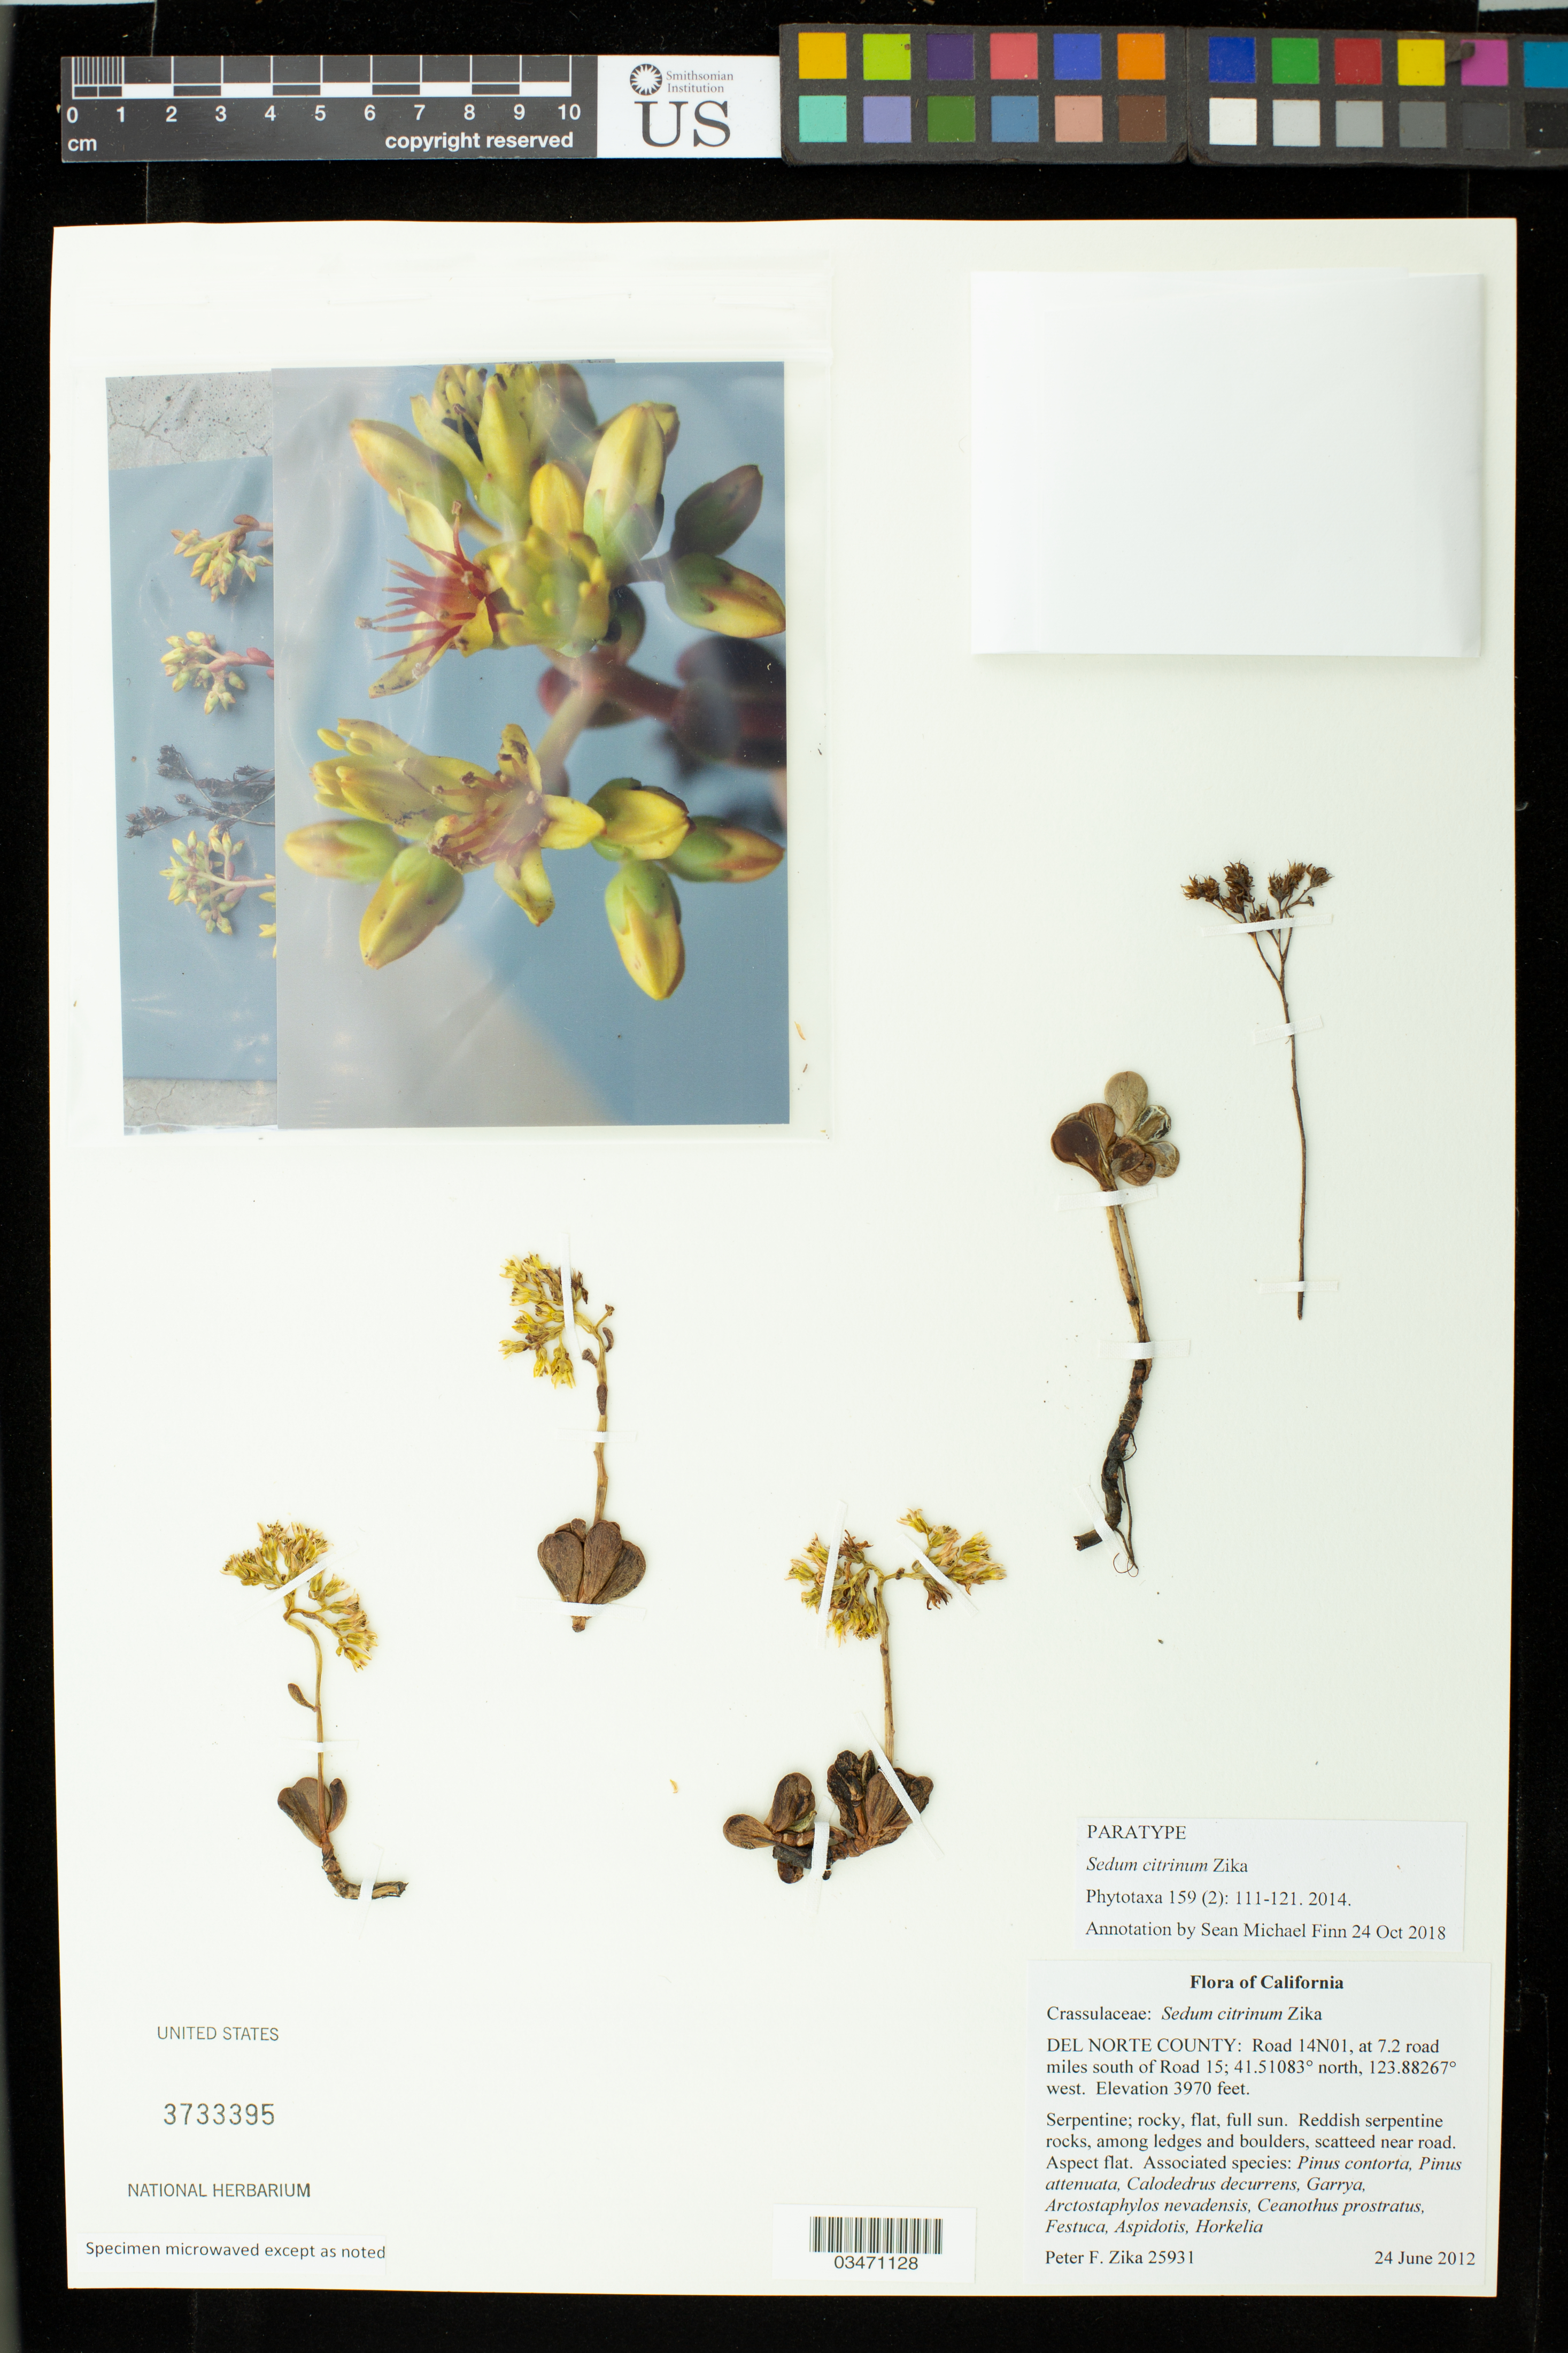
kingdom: Plantae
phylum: Tracheophyta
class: Magnoliopsida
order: Saxifragales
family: Crassulaceae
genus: Sedum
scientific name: Sedum citrinum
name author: Zika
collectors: P. F. Zika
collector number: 25931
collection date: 2012-06-24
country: United States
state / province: California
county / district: Del Norte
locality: Road 14N01, at 7.2 road mi. S of Road 15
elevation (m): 1210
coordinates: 41.51083 N, 123.88267 W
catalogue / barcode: US 3733395